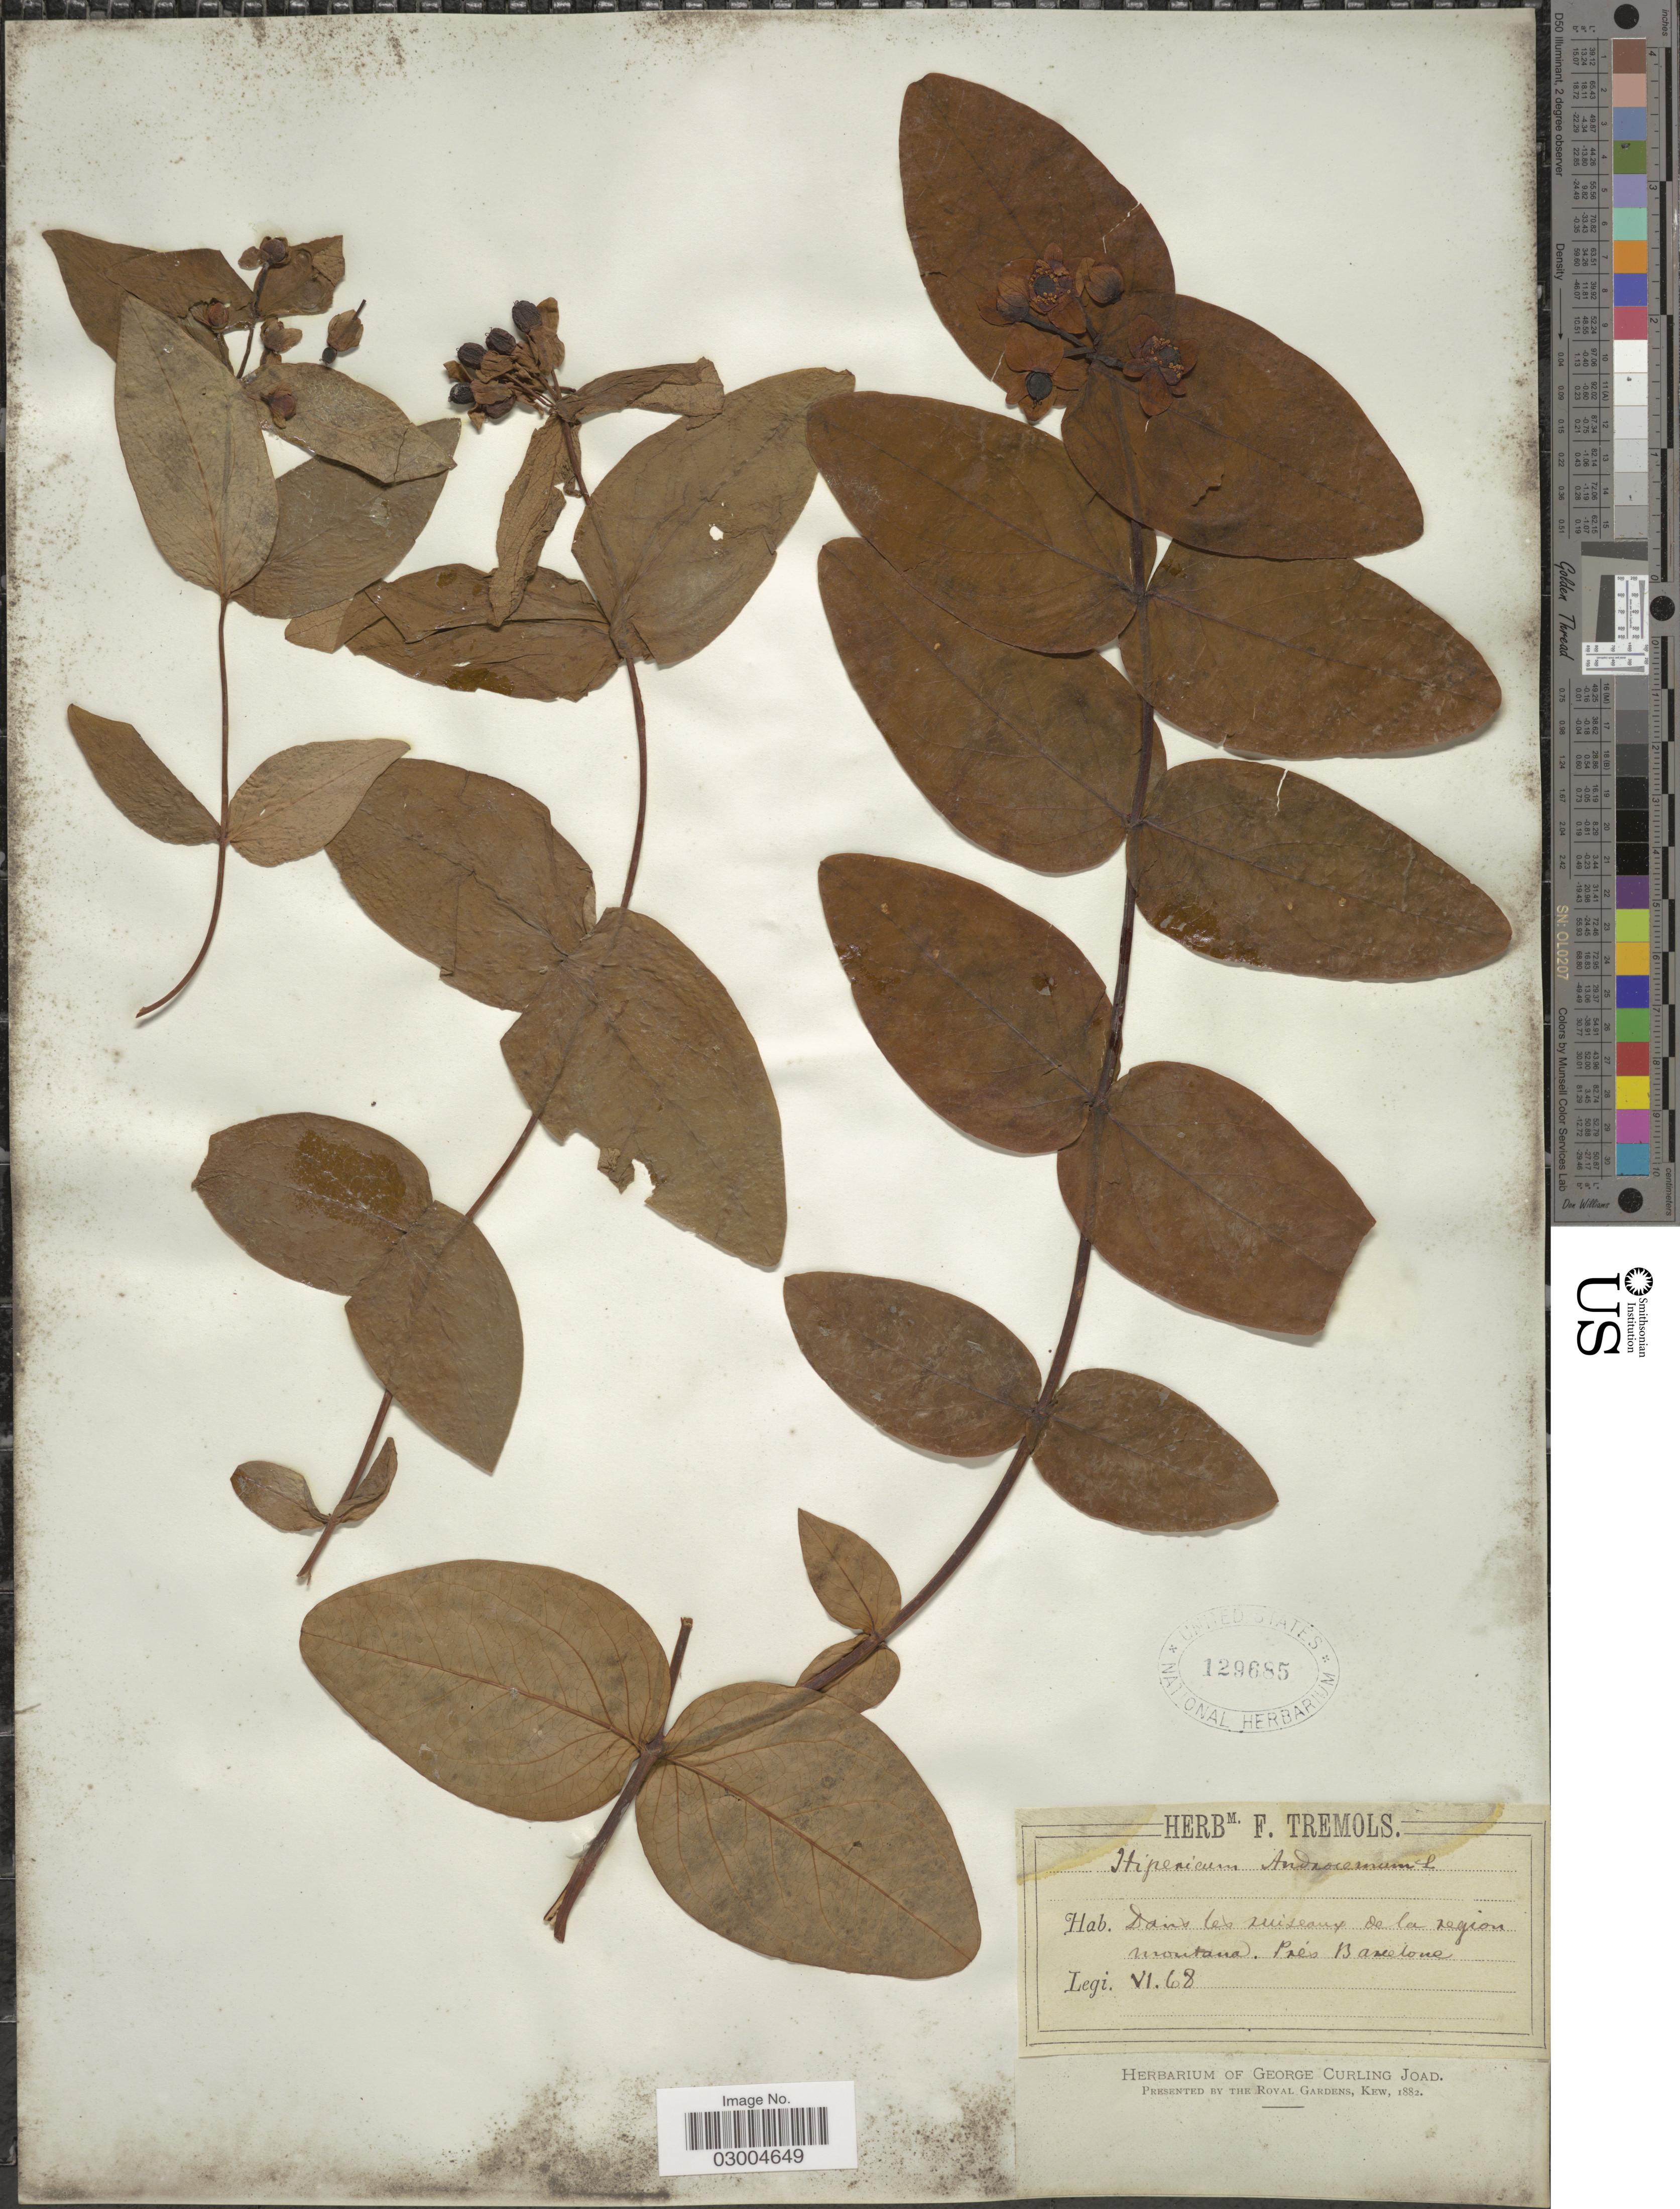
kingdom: Plantae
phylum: Tracheophyta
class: Magnoliopsida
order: Malpighiales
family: Hypericaceae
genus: Hypericum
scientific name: Hypericum androsaemum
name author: L.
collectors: ex Herb. F. Tremols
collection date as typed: Transcribed d/m/y: /6/68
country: Spain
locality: Dans les ruiseaux de la region montana. Prés Barcelona.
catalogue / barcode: US 129685